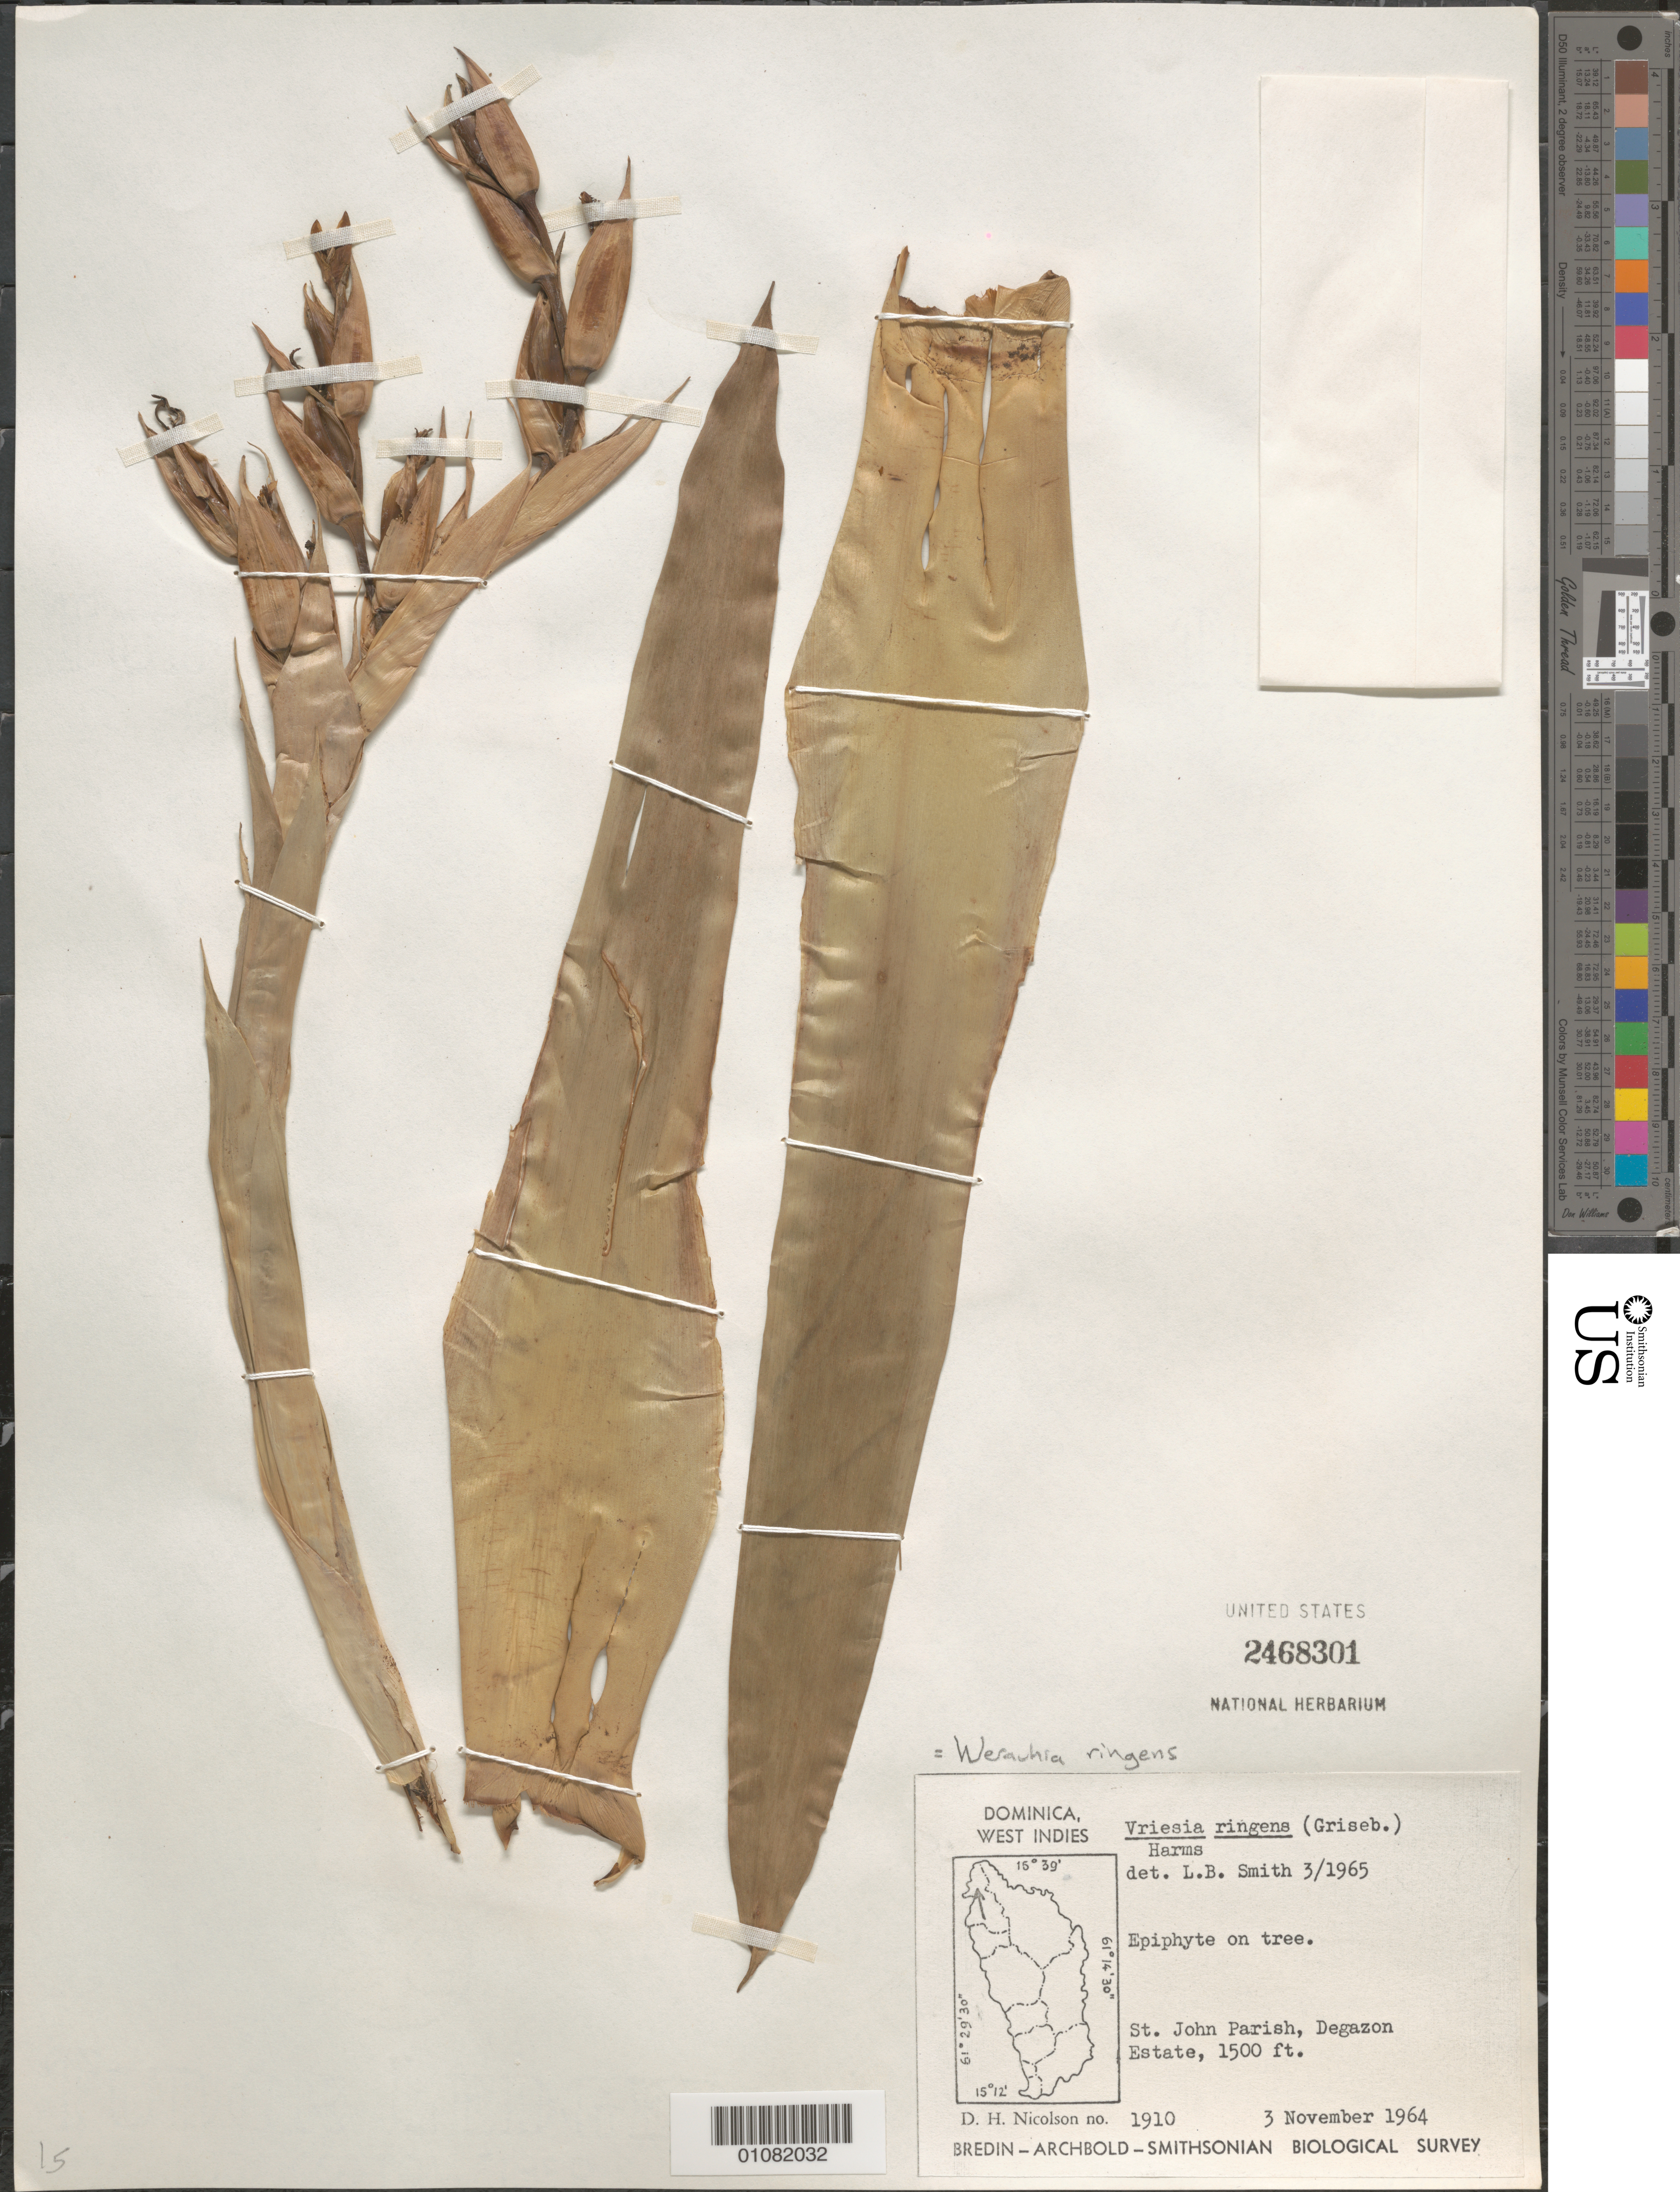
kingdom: Plantae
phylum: Tracheophyta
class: Liliopsida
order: Poales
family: Bromeliaceae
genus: Vriesea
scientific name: Vriesea ringens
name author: (Griseb.) Harms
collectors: D. H. Nicolson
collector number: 1910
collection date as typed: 03 Nov 1964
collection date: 1964-11-03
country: Dominica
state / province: St. John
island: Dominica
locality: Degazon Estate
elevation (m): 457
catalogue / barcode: US 2468301